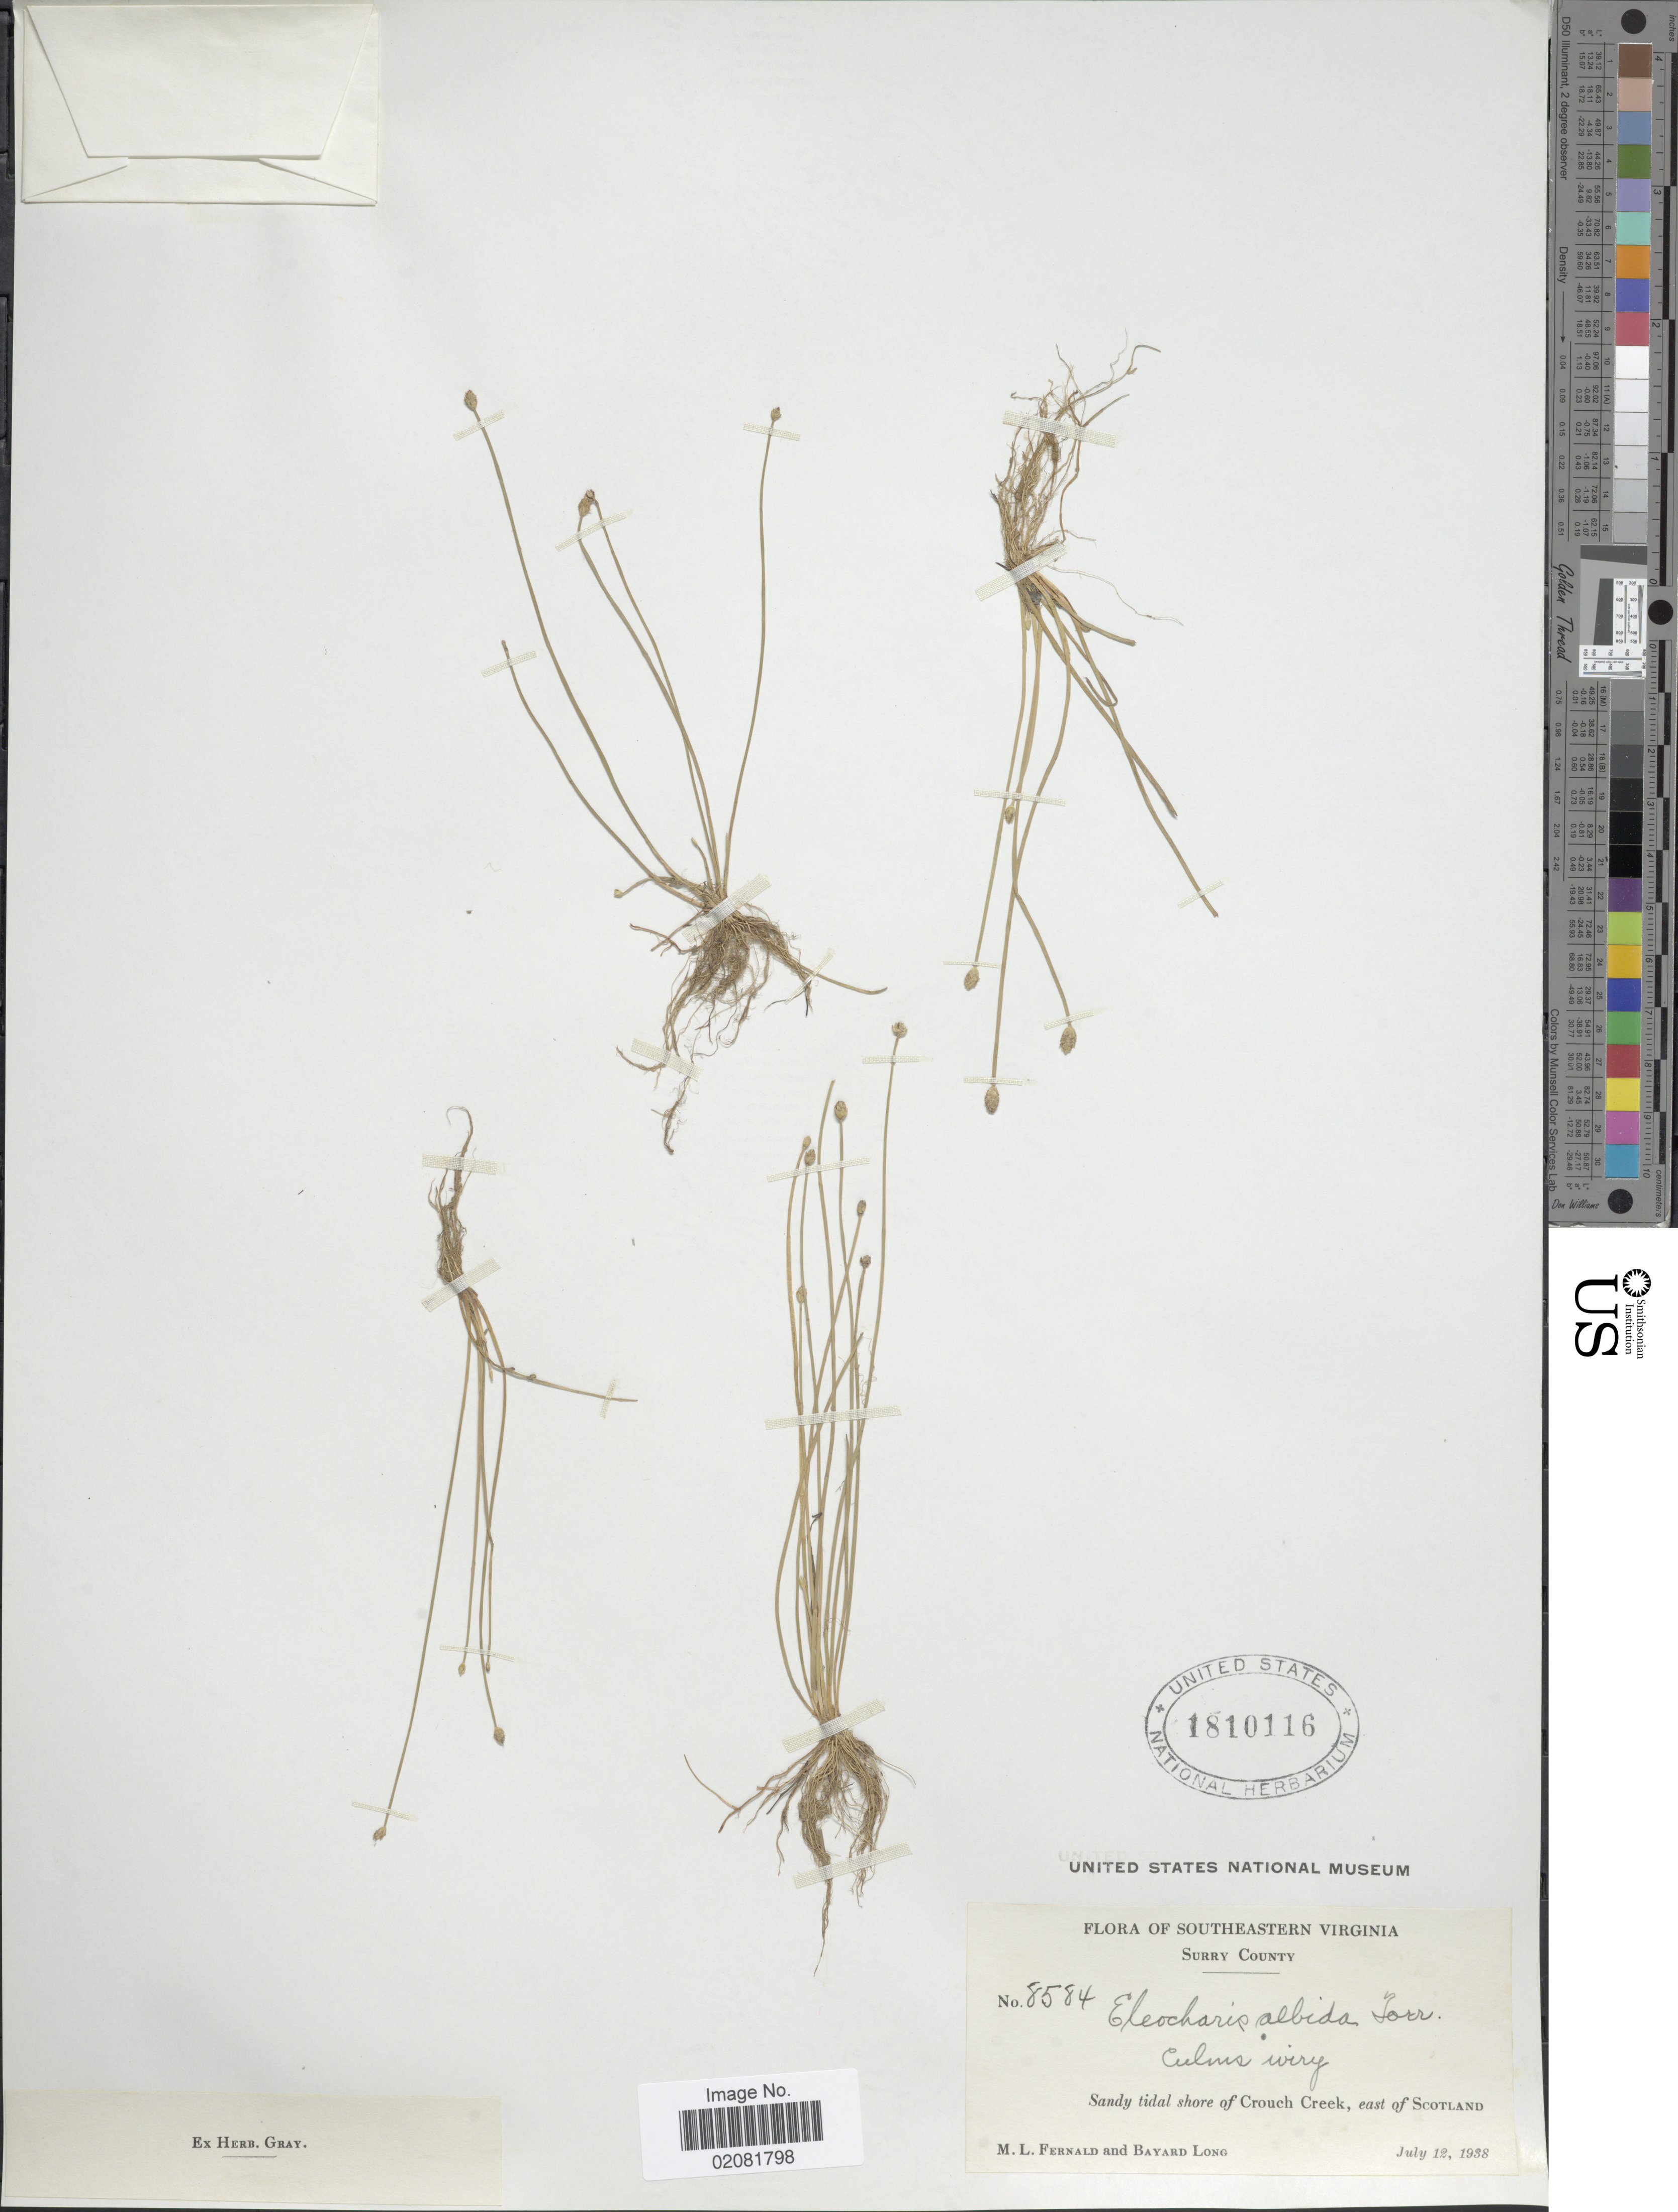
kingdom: Plantae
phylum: Tracheophyta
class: Liliopsida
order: Poales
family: Cyperaceae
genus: Eleocharis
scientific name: Eleocharis albida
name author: Torr.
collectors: M. L. Fernald & B. Long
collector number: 8584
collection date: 1938-07-12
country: United States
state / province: Virginia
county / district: Surry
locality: Southeastern Virginia, Surry County, Sandy tidal shore of Crouch Creek, east of Scotland.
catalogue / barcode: US 1810116